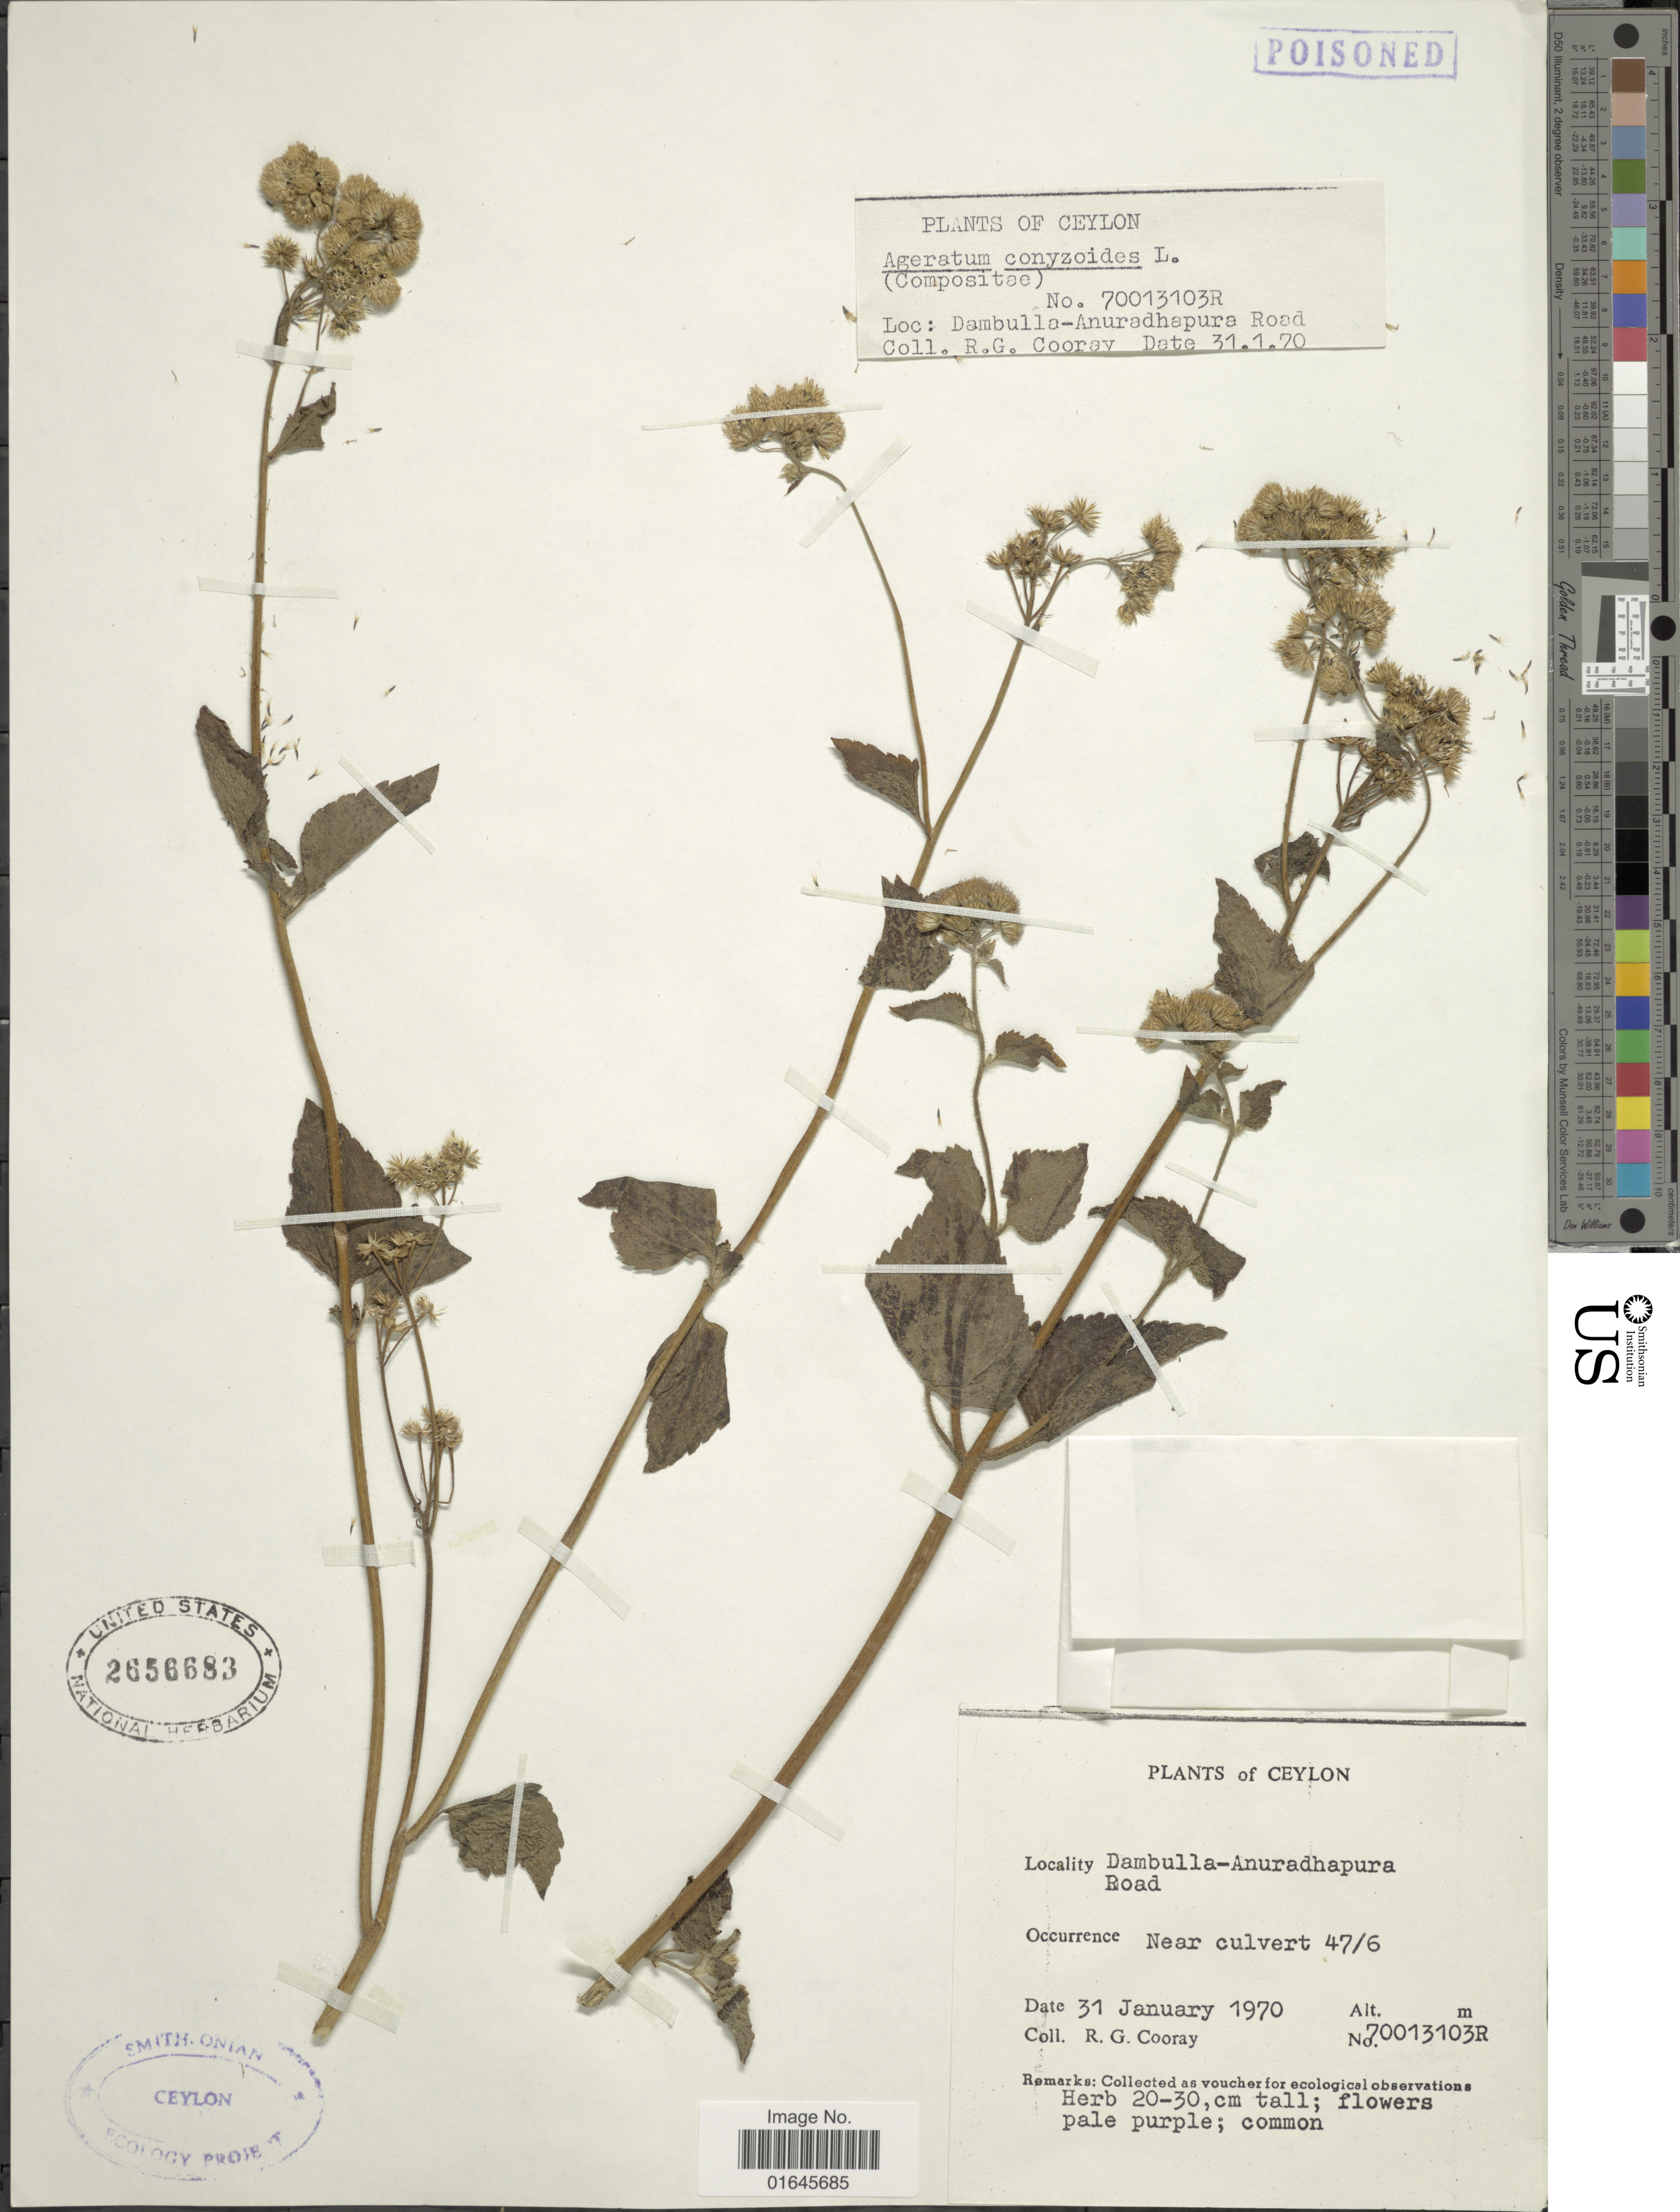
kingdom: Plantae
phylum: Tracheophyta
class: Magnoliopsida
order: Asterales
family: Asteraceae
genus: Ageratum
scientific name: Ageratum conyzoides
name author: L.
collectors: R. Cooray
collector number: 70013103R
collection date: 1970-01-31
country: Sri Lanka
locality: Ceylon, Dambulla-Anuradhapura Road, near cultvert 47/6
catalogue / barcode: US 2656683